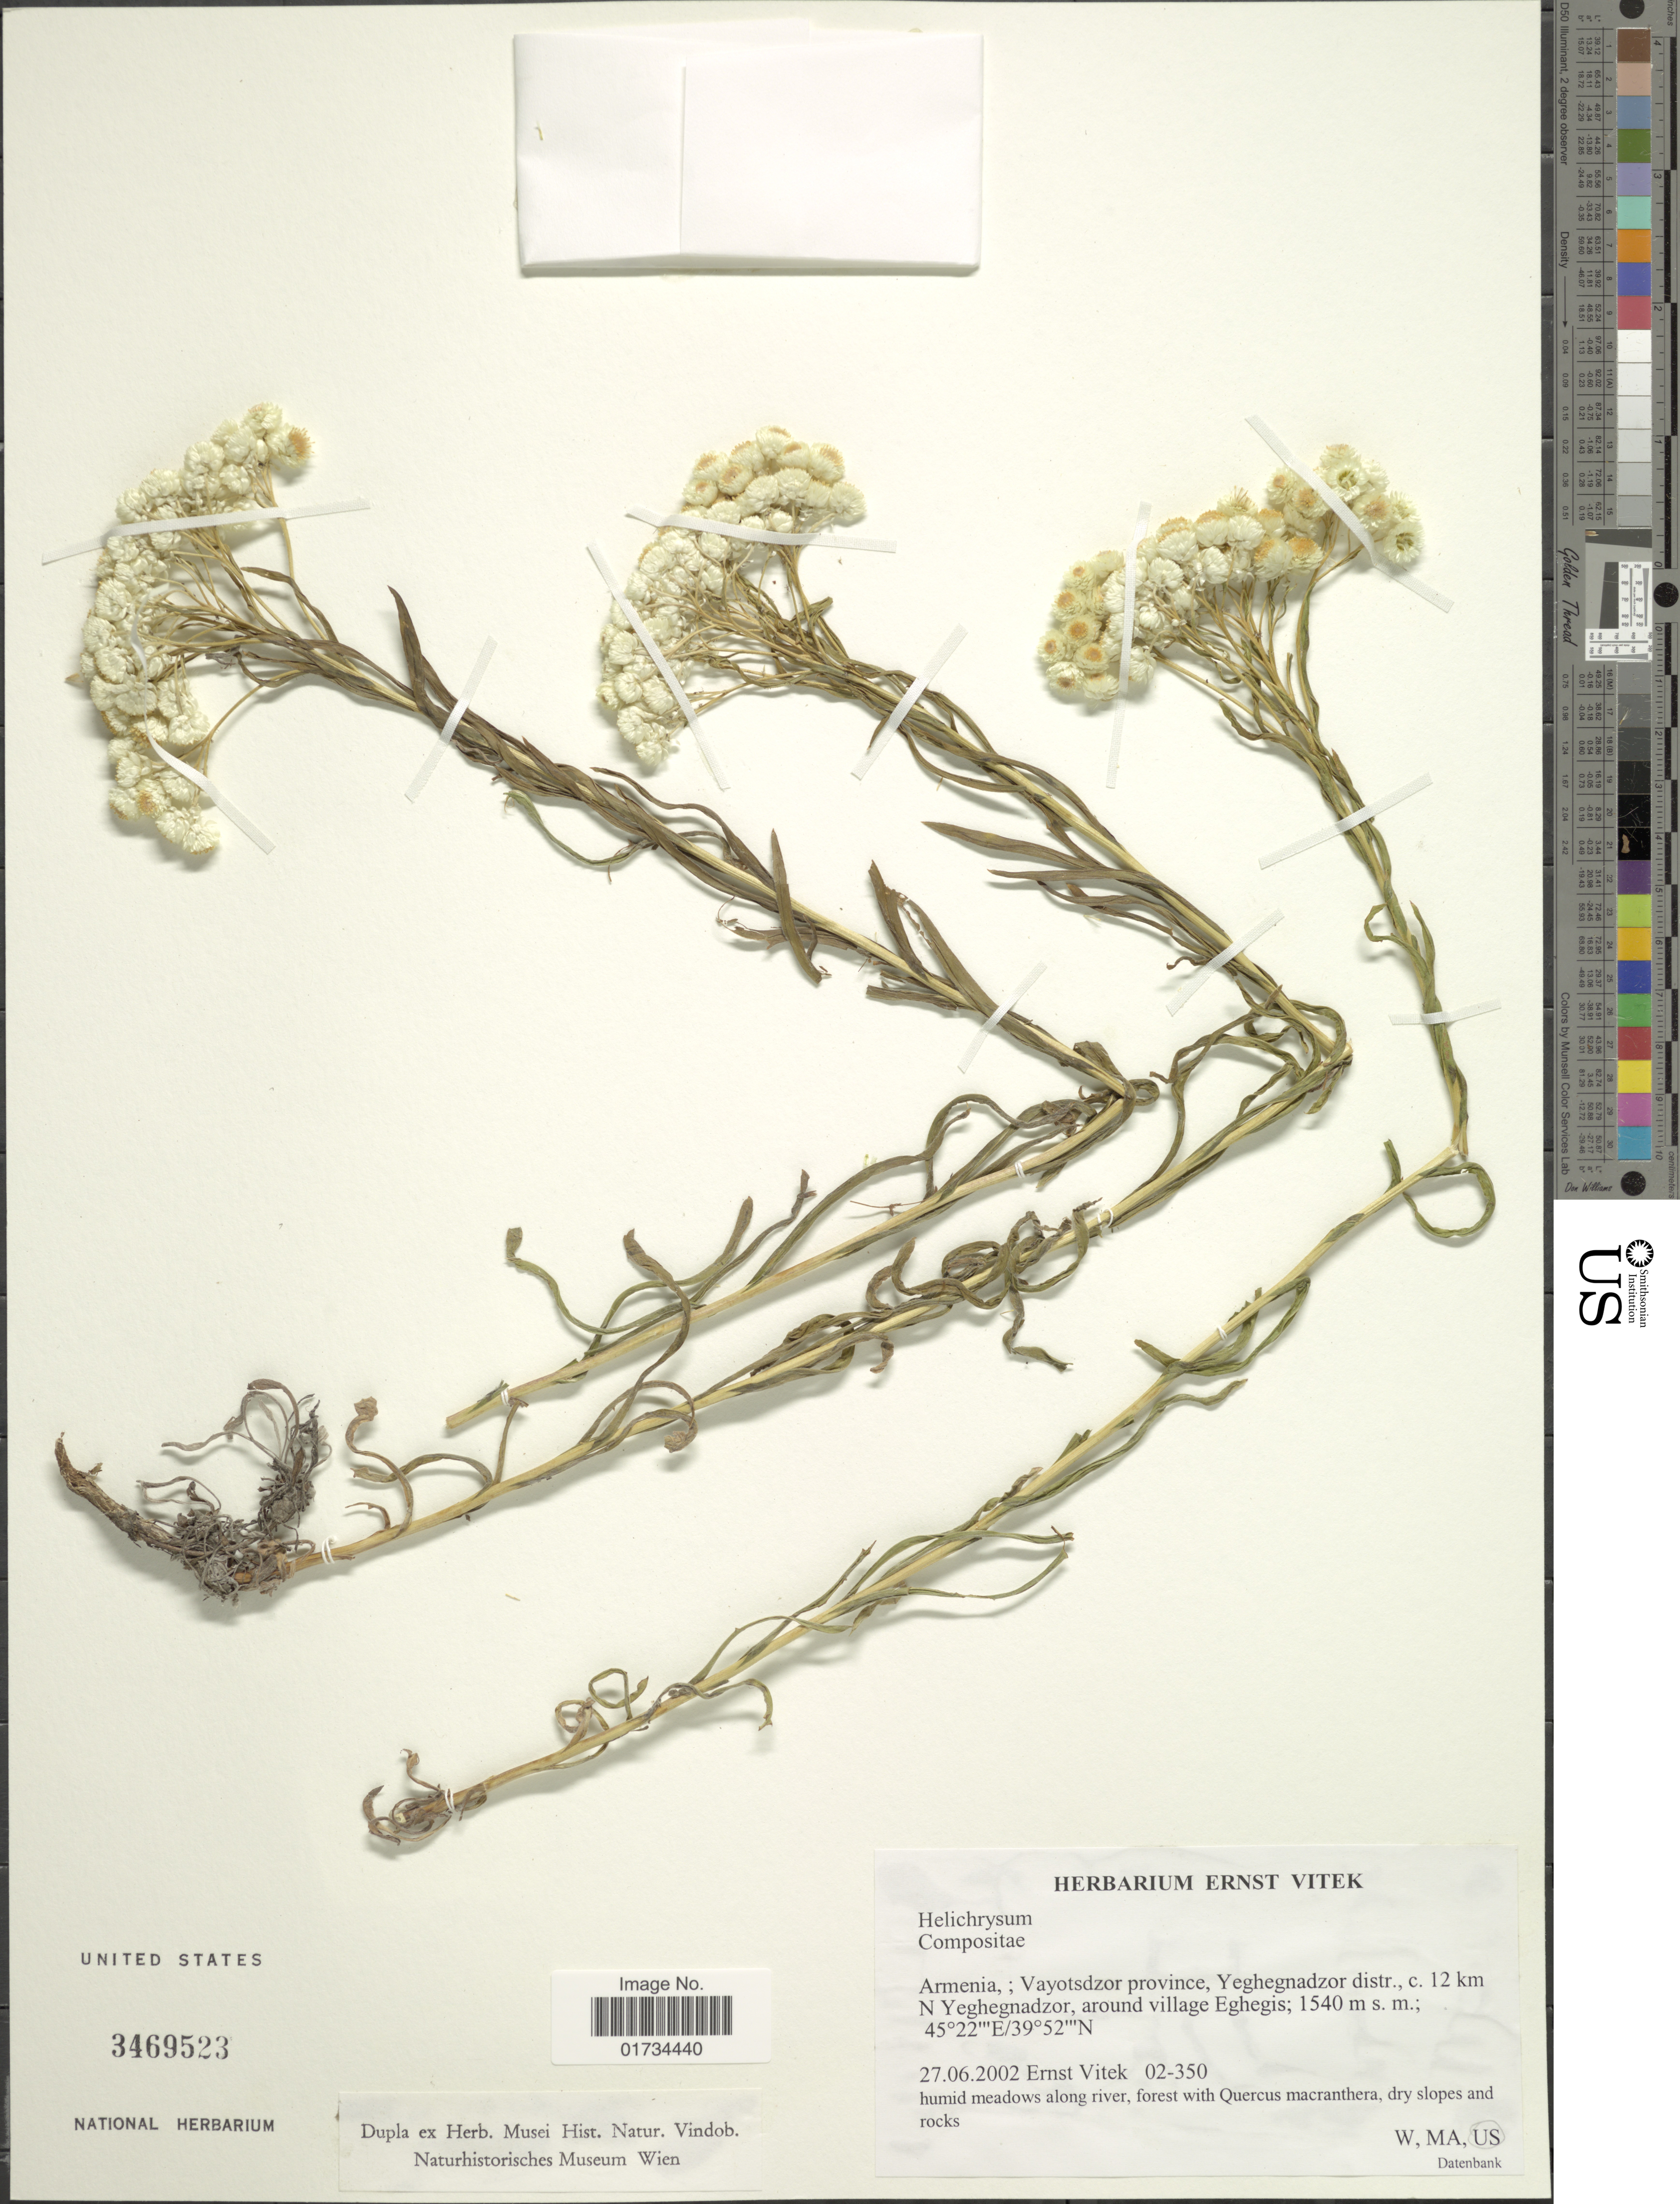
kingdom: Plantae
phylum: Tracheophyta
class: Magnoliopsida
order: Asterales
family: Asteraceae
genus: Anaphalis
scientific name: Anaphalis margaritacea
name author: (L.) Benth. & Hook. f.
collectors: E. Vitek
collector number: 02-350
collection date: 2002-06-27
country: Armenia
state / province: Vayots' Dzor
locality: Armenia,; Vayotsdzor province, Yeghegnadzor distr., c. 12 km N Yeghenadzor around village Eghegis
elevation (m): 1540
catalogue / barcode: US 3469523